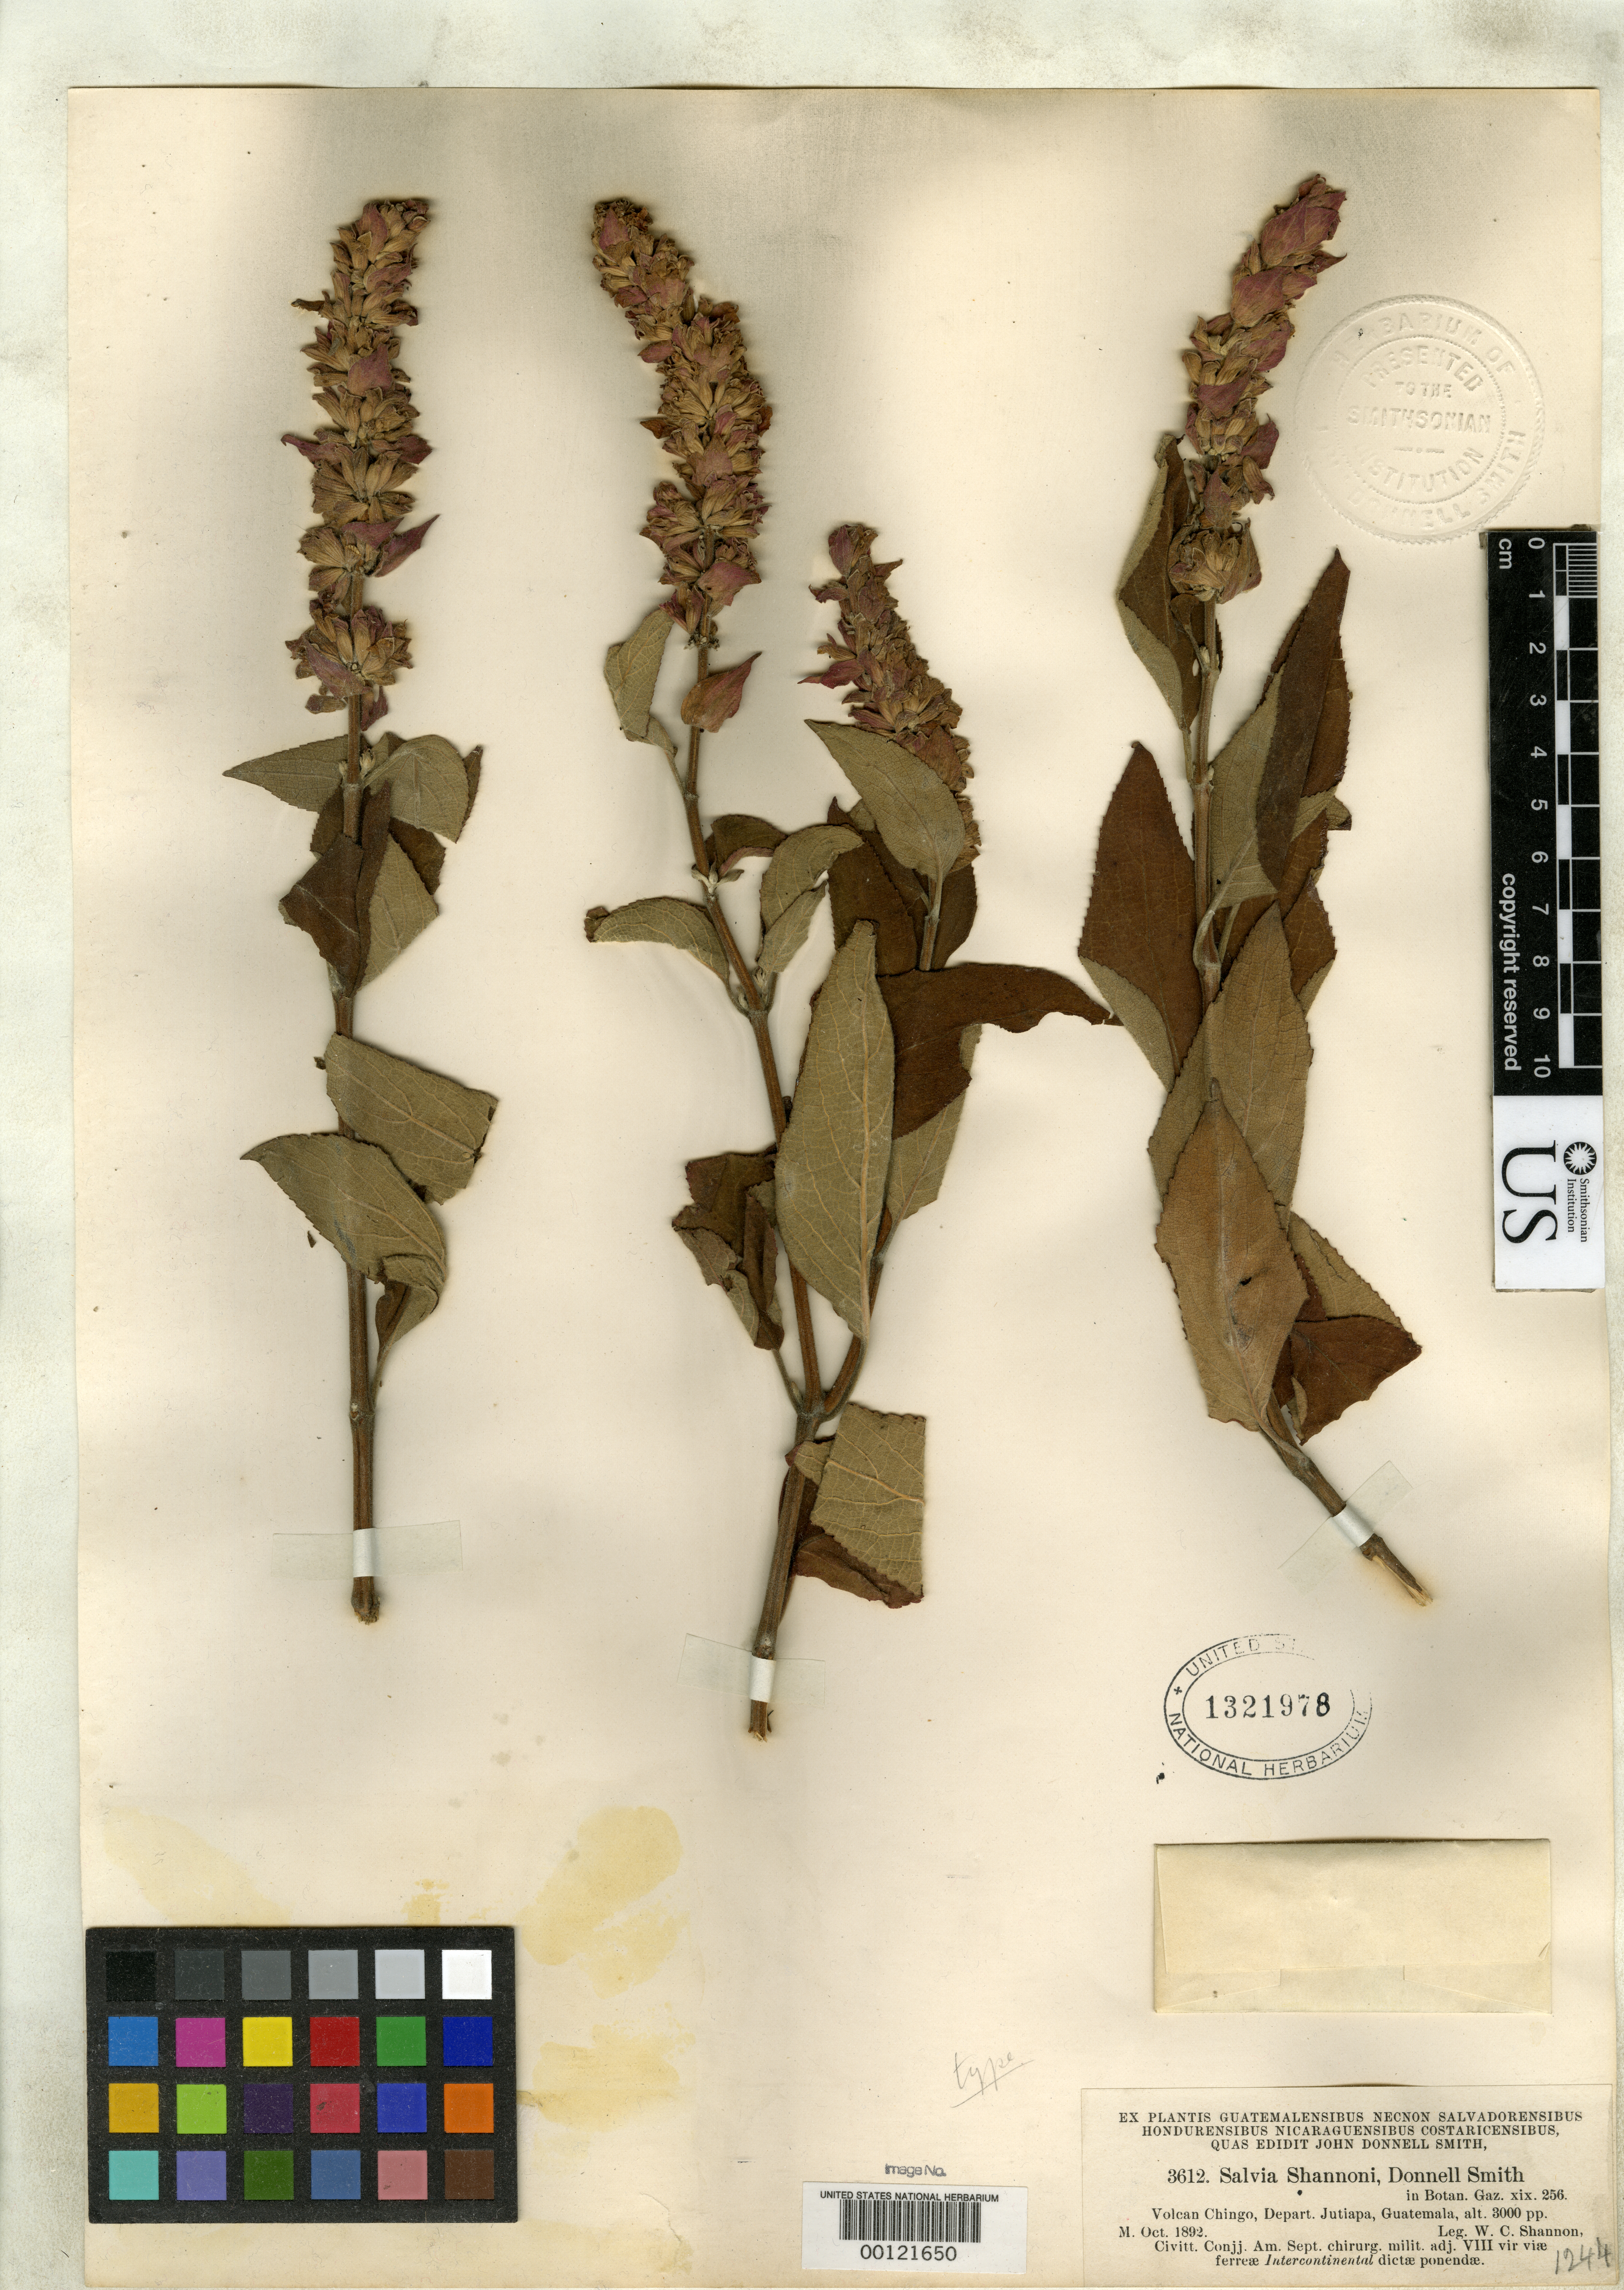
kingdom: Plantae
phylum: Tracheophyta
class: Magnoliopsida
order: Lamiales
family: Lamiaceae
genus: Salvia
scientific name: Salvia shannoni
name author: Donn. Sm.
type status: Holotype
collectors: W. C. Shannon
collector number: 3612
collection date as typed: Oct 1892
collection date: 1892-10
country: Guatemala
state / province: Jutiapa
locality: Slopes of Volcan Chingo.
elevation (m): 3000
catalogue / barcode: US 1321978